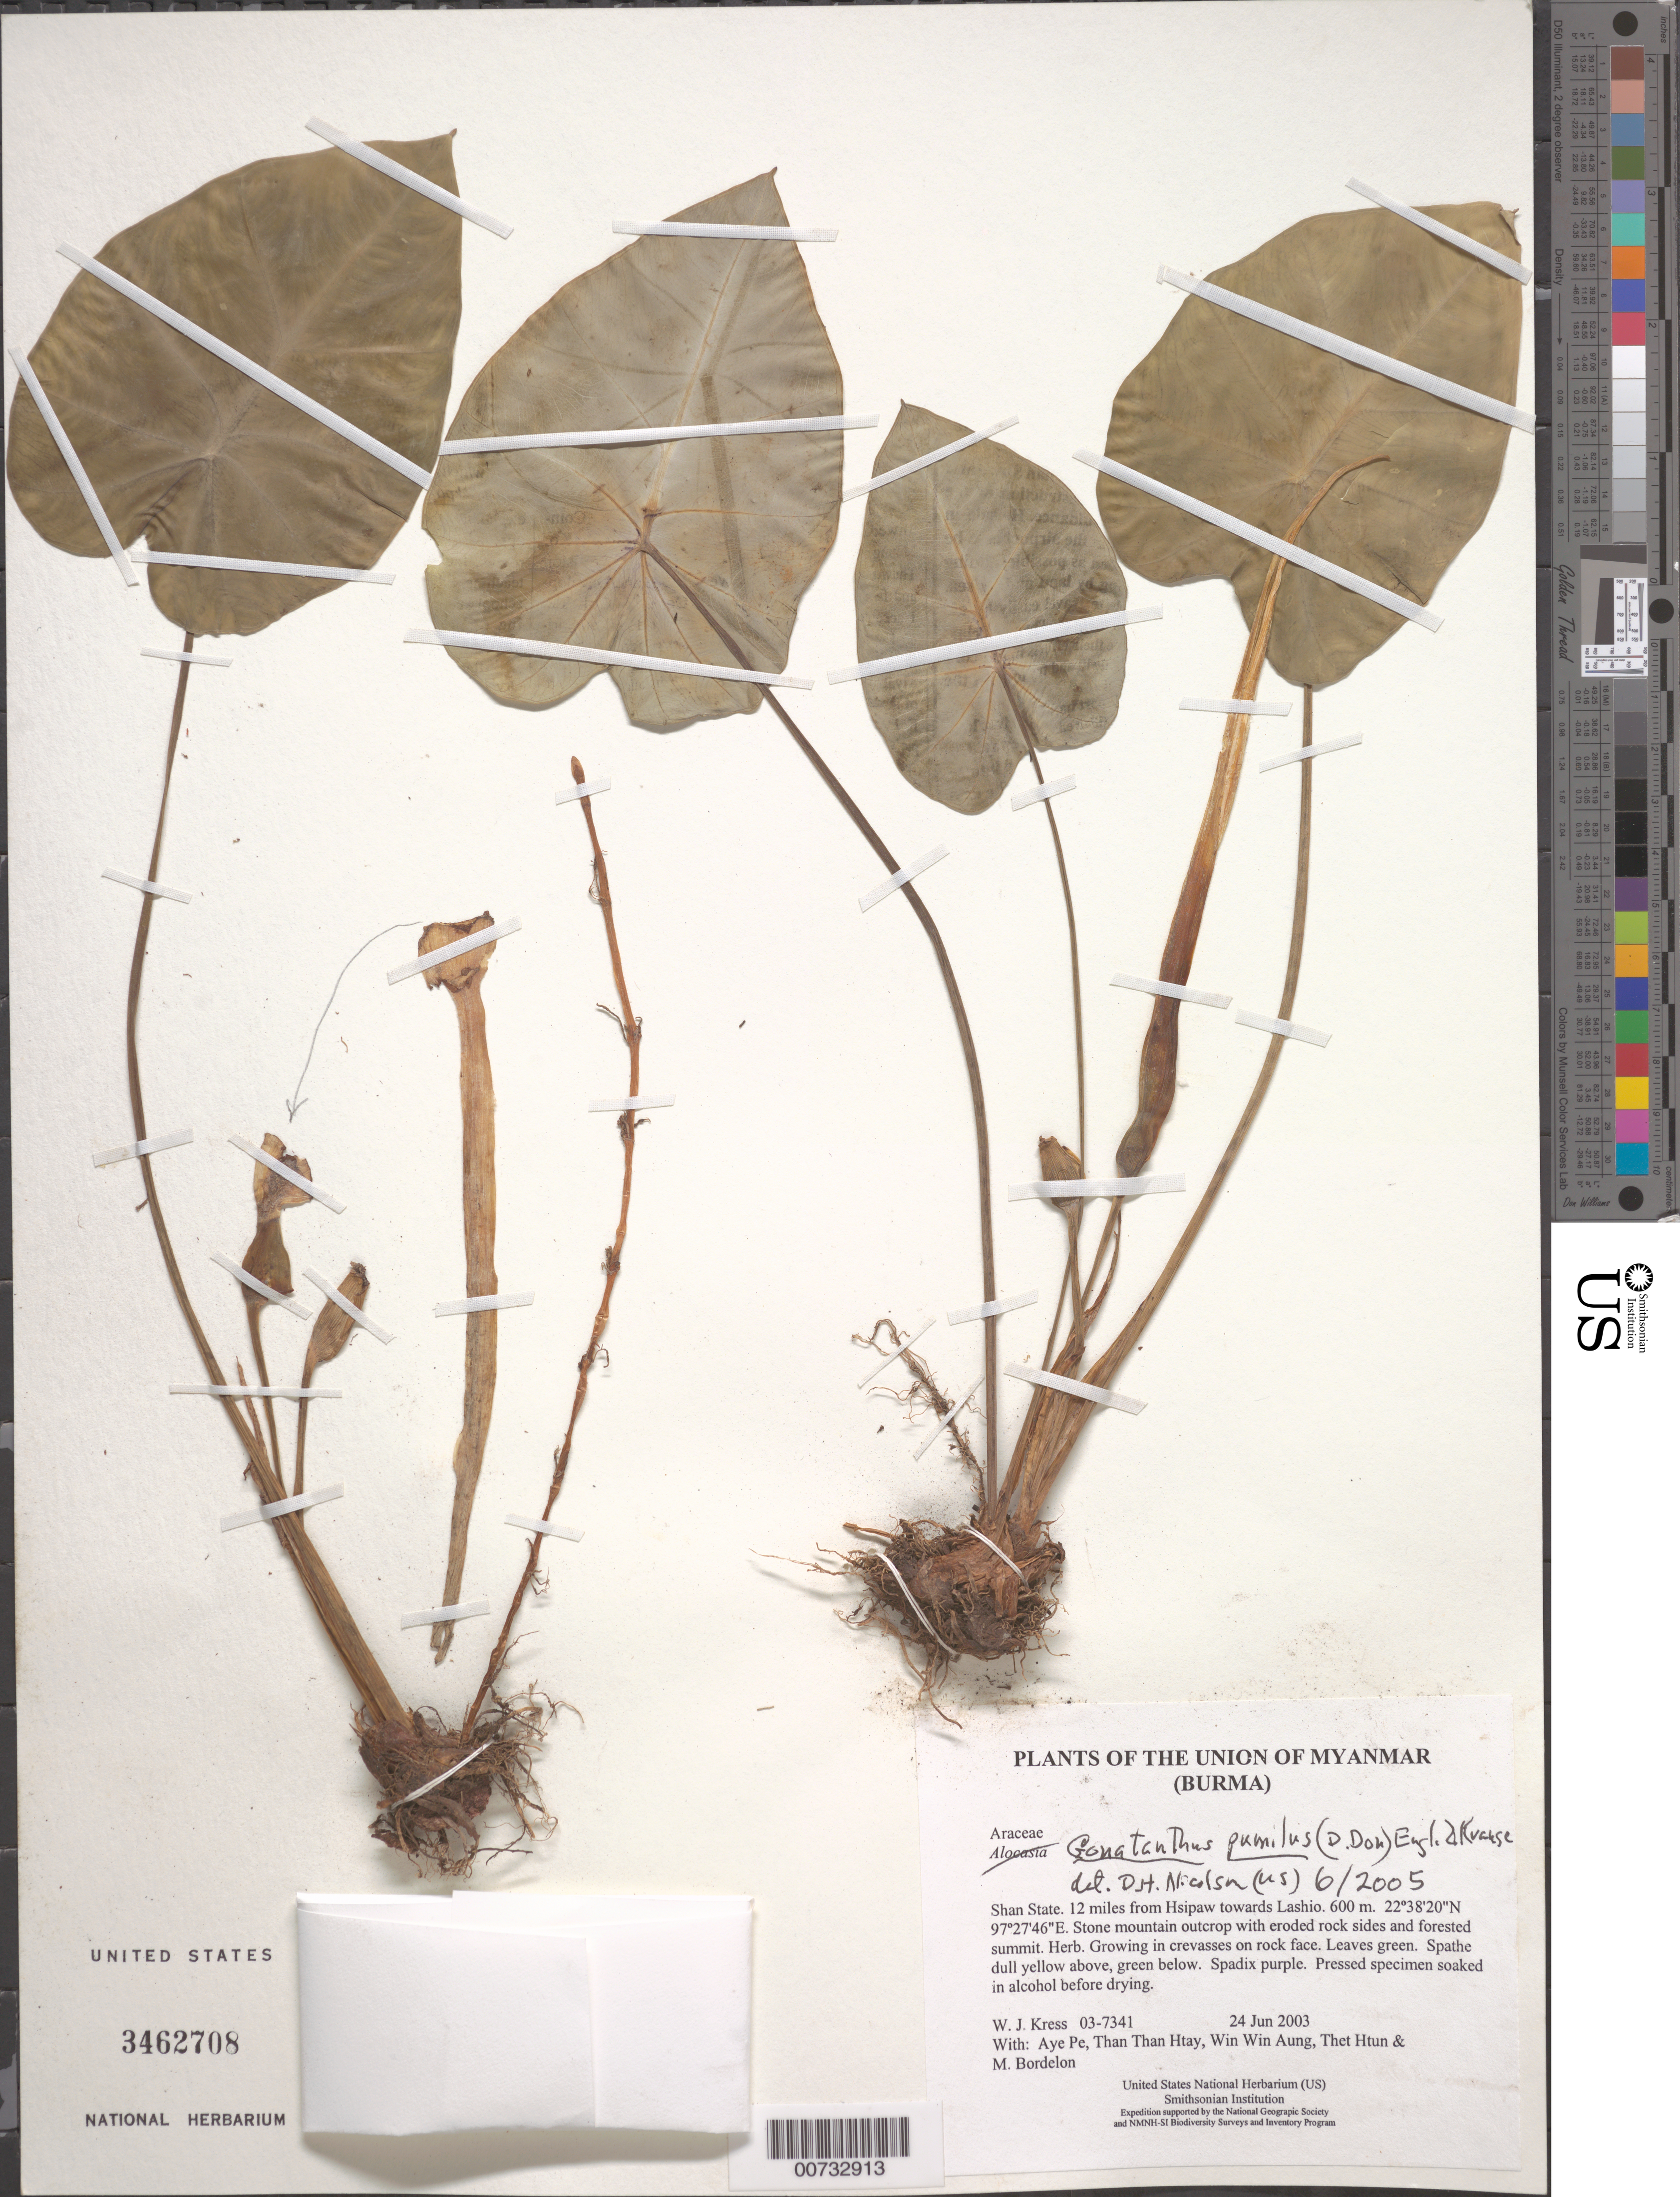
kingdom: Plantae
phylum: Tracheophyta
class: Liliopsida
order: Alismatales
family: Araceae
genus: Remusatia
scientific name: Remusatia pumila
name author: (D. Don) H. Li & A. Hay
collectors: W. J. Kress, Aye Pe, Than Than Htay, Win Win Aung, Thet Htun & M. Bordelon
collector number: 03-7341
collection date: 2003-06-24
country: Myanmar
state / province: Shan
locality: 12 miles from Hsipaw towards Lashio.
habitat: Stone mountain outcrop with eroded rock sides and forested summit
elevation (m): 600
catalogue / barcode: US 3462708